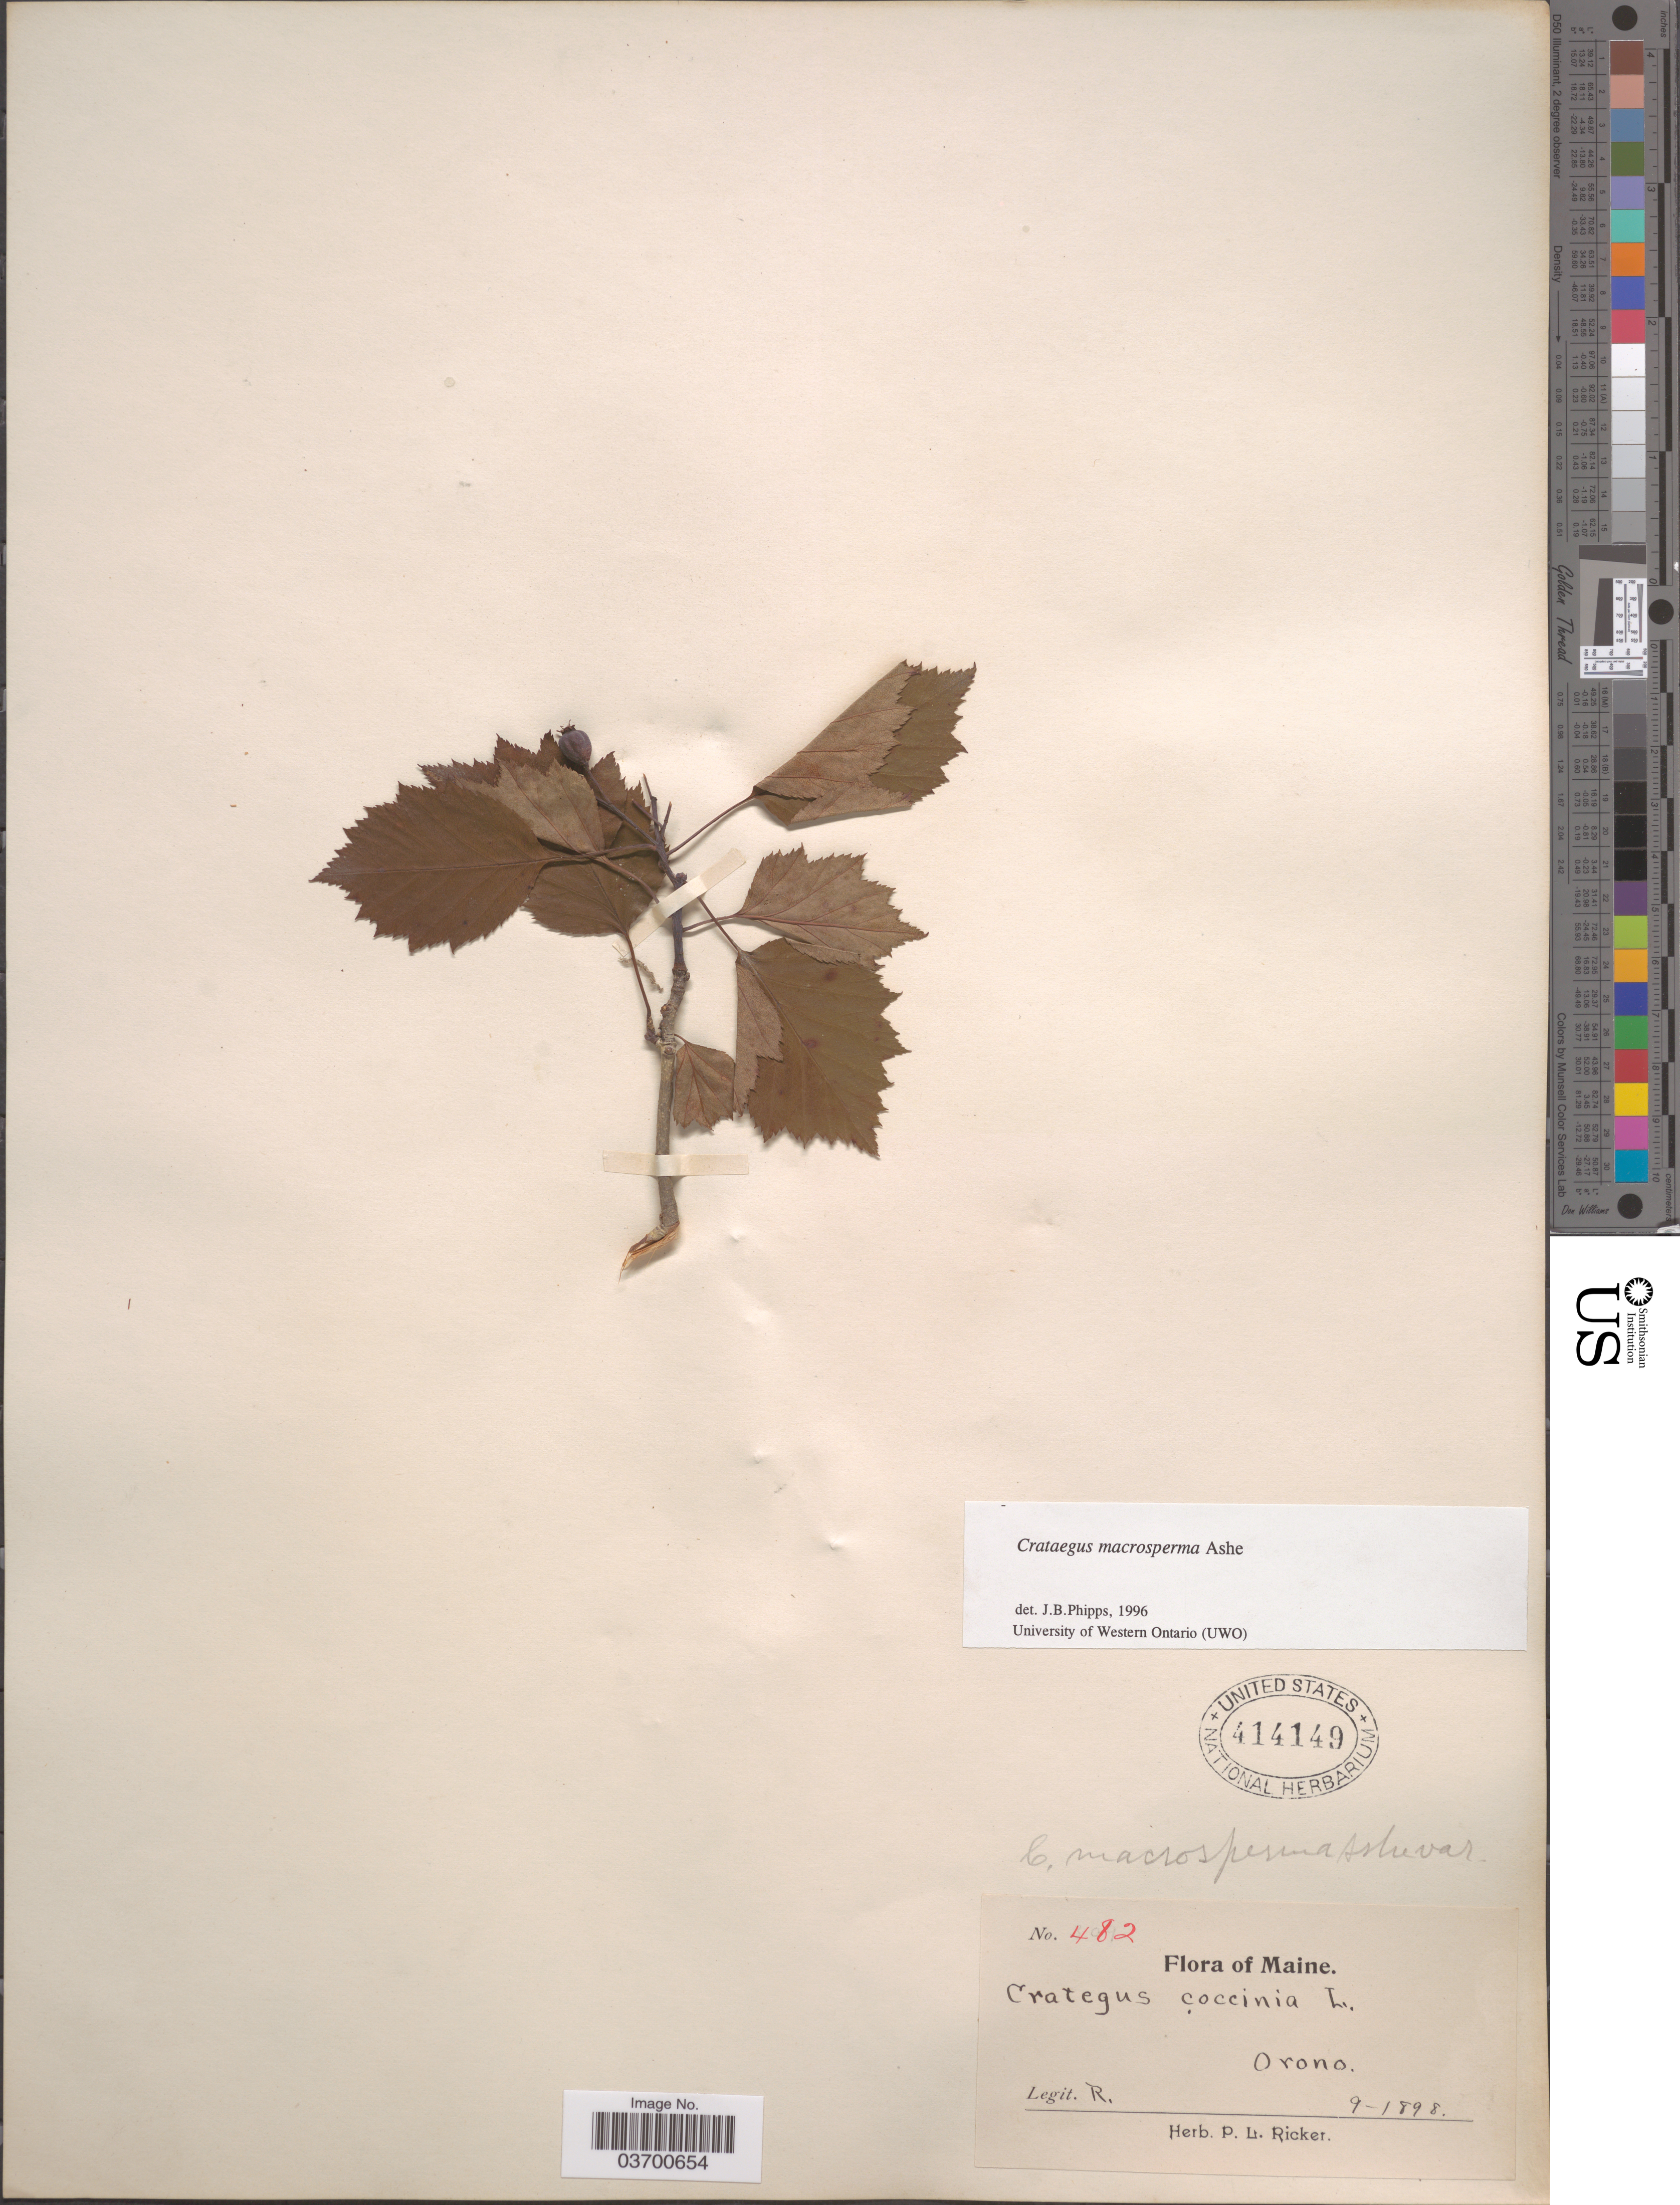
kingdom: Plantae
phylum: Tracheophyta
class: Magnoliopsida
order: Rosales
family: Rosaceae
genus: Crataegus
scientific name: Crataegus macrosperma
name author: Ashe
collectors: P. Ricker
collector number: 482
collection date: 1898-09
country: United States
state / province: Maine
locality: Orono.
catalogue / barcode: US 414149